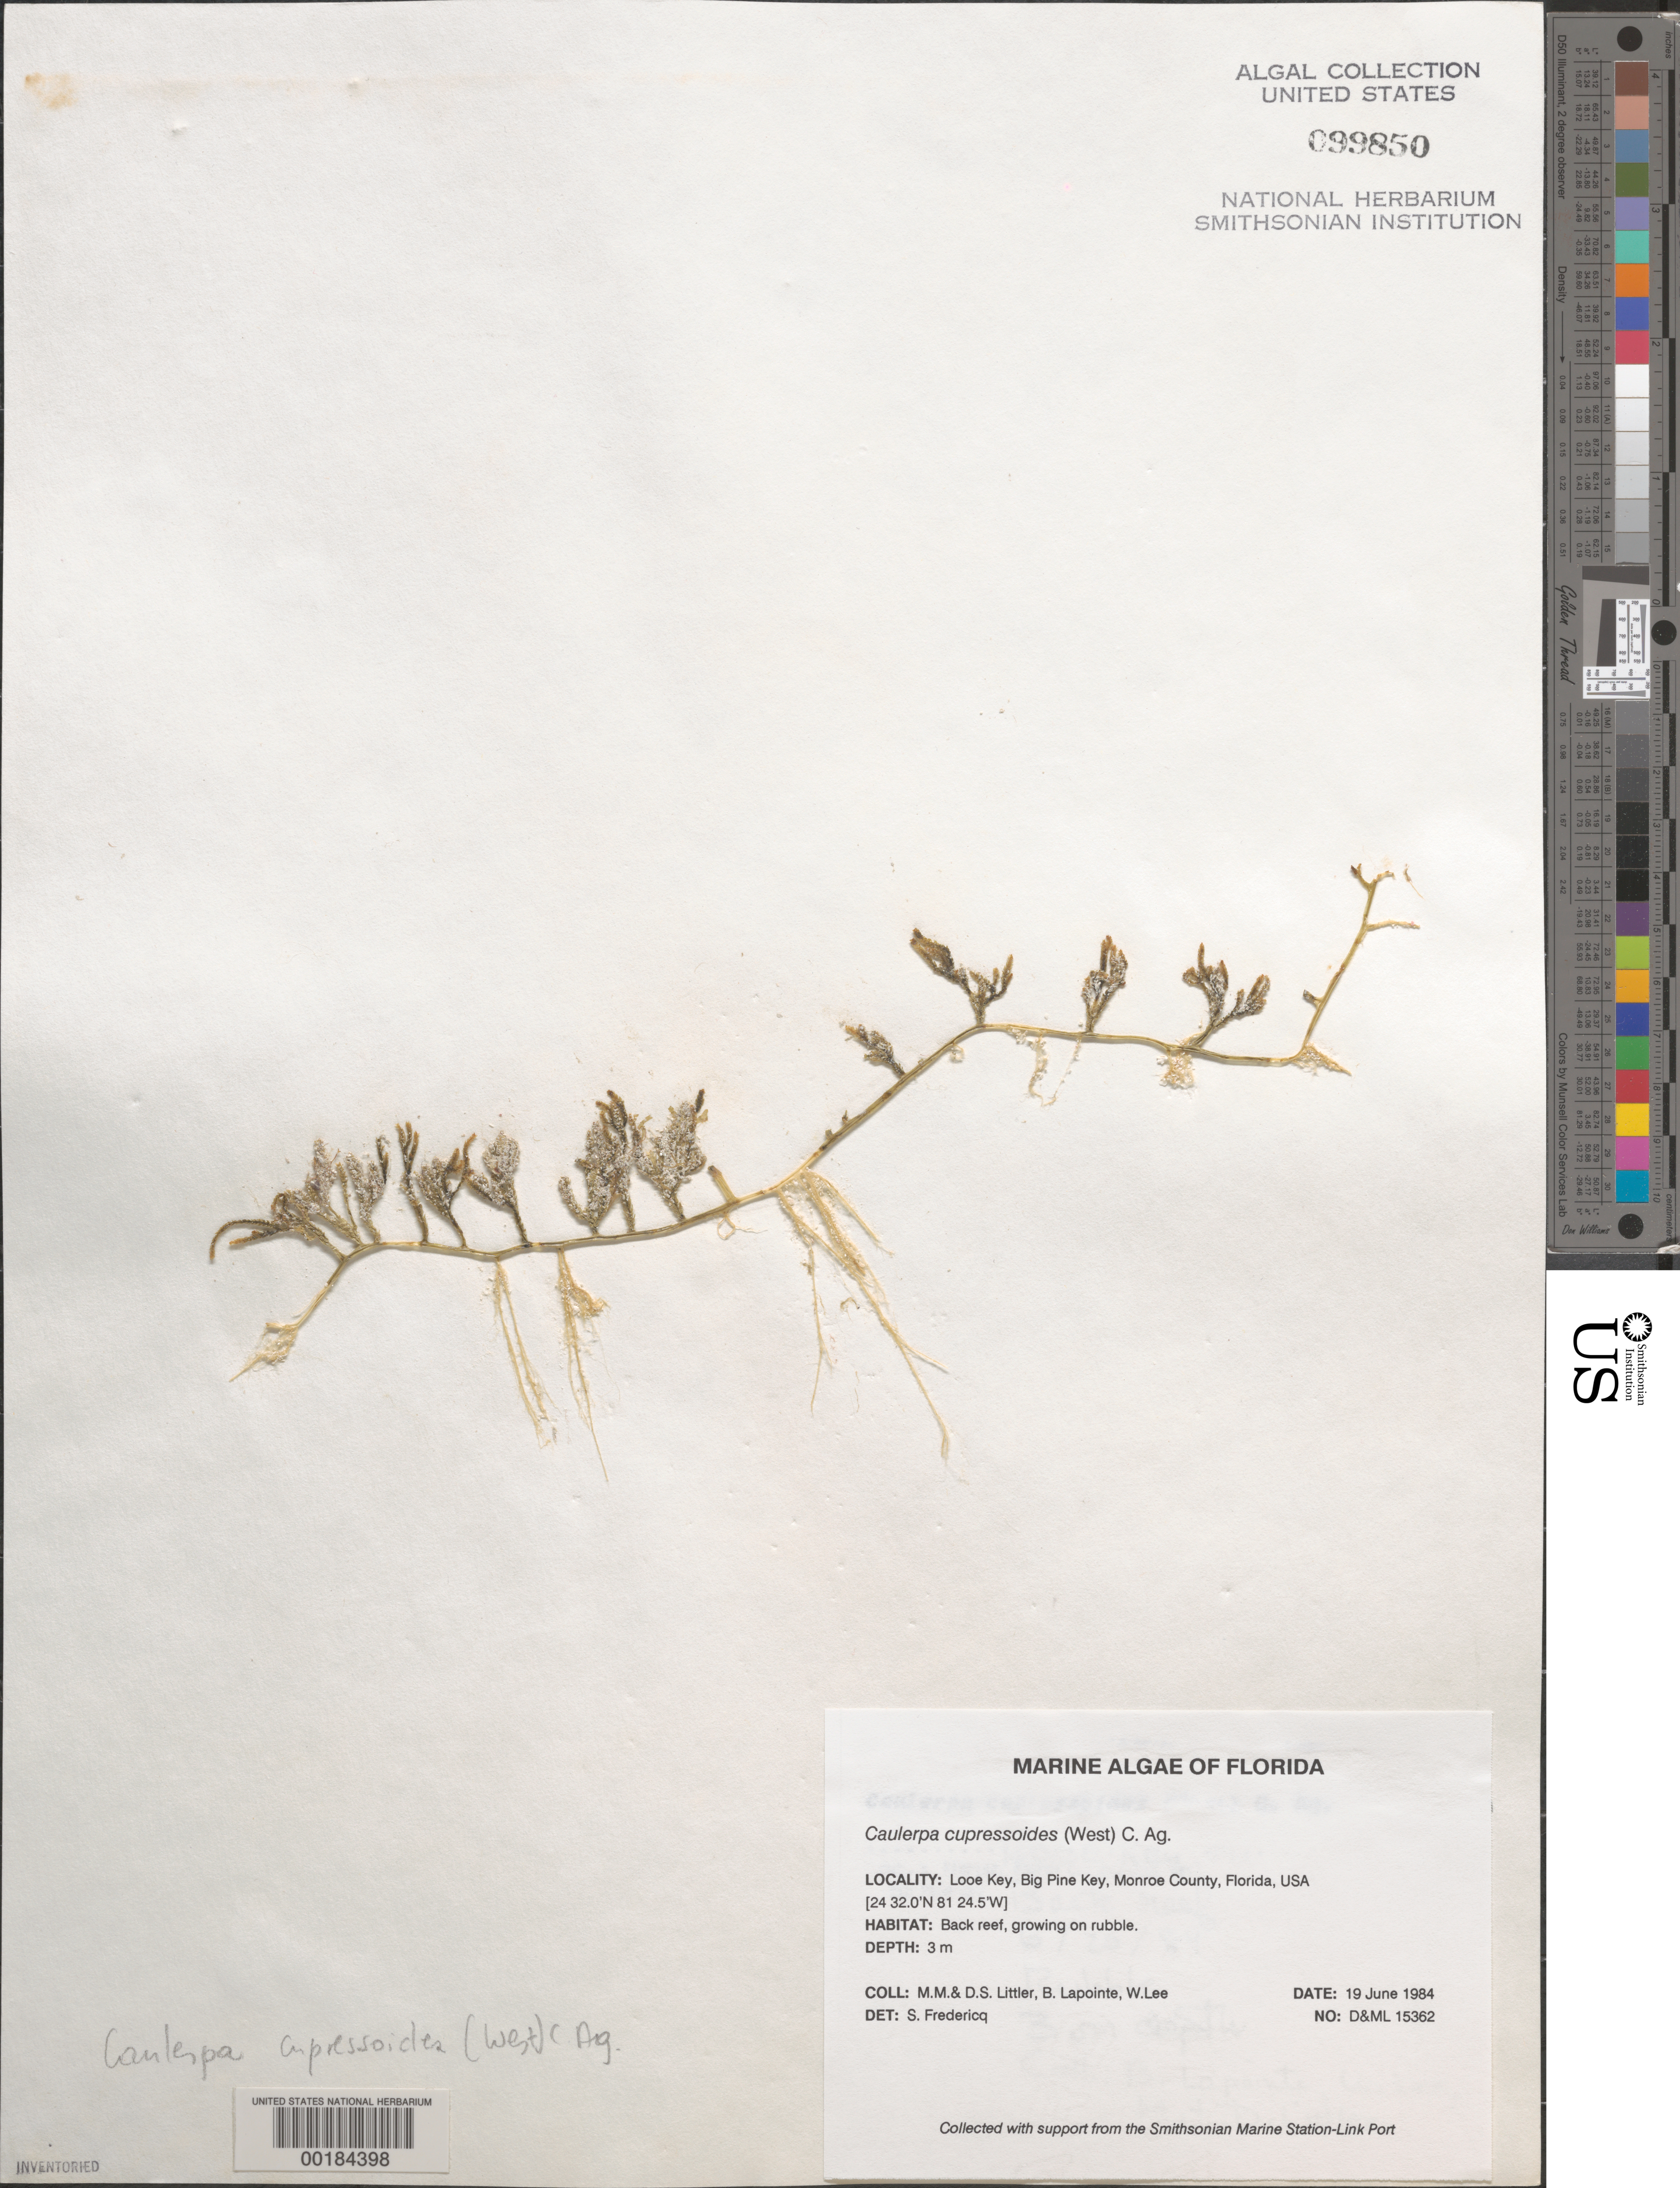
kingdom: Plantae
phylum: Chlorophyta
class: Ulvophyceae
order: Bryopsidales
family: Caulerpaceae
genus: Caulerpa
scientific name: Caulerpa cupressoides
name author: (Vahl) C. Agardh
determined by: Fredericq, S.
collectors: M. M. Littler, D. S. Littler, B. Lapointe & W. Lee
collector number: D&ML 15362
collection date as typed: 19 Jun 1984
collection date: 1984-06-19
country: United States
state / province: Florida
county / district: Monroe County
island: Looe Key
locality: Looe Key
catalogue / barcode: US 99850